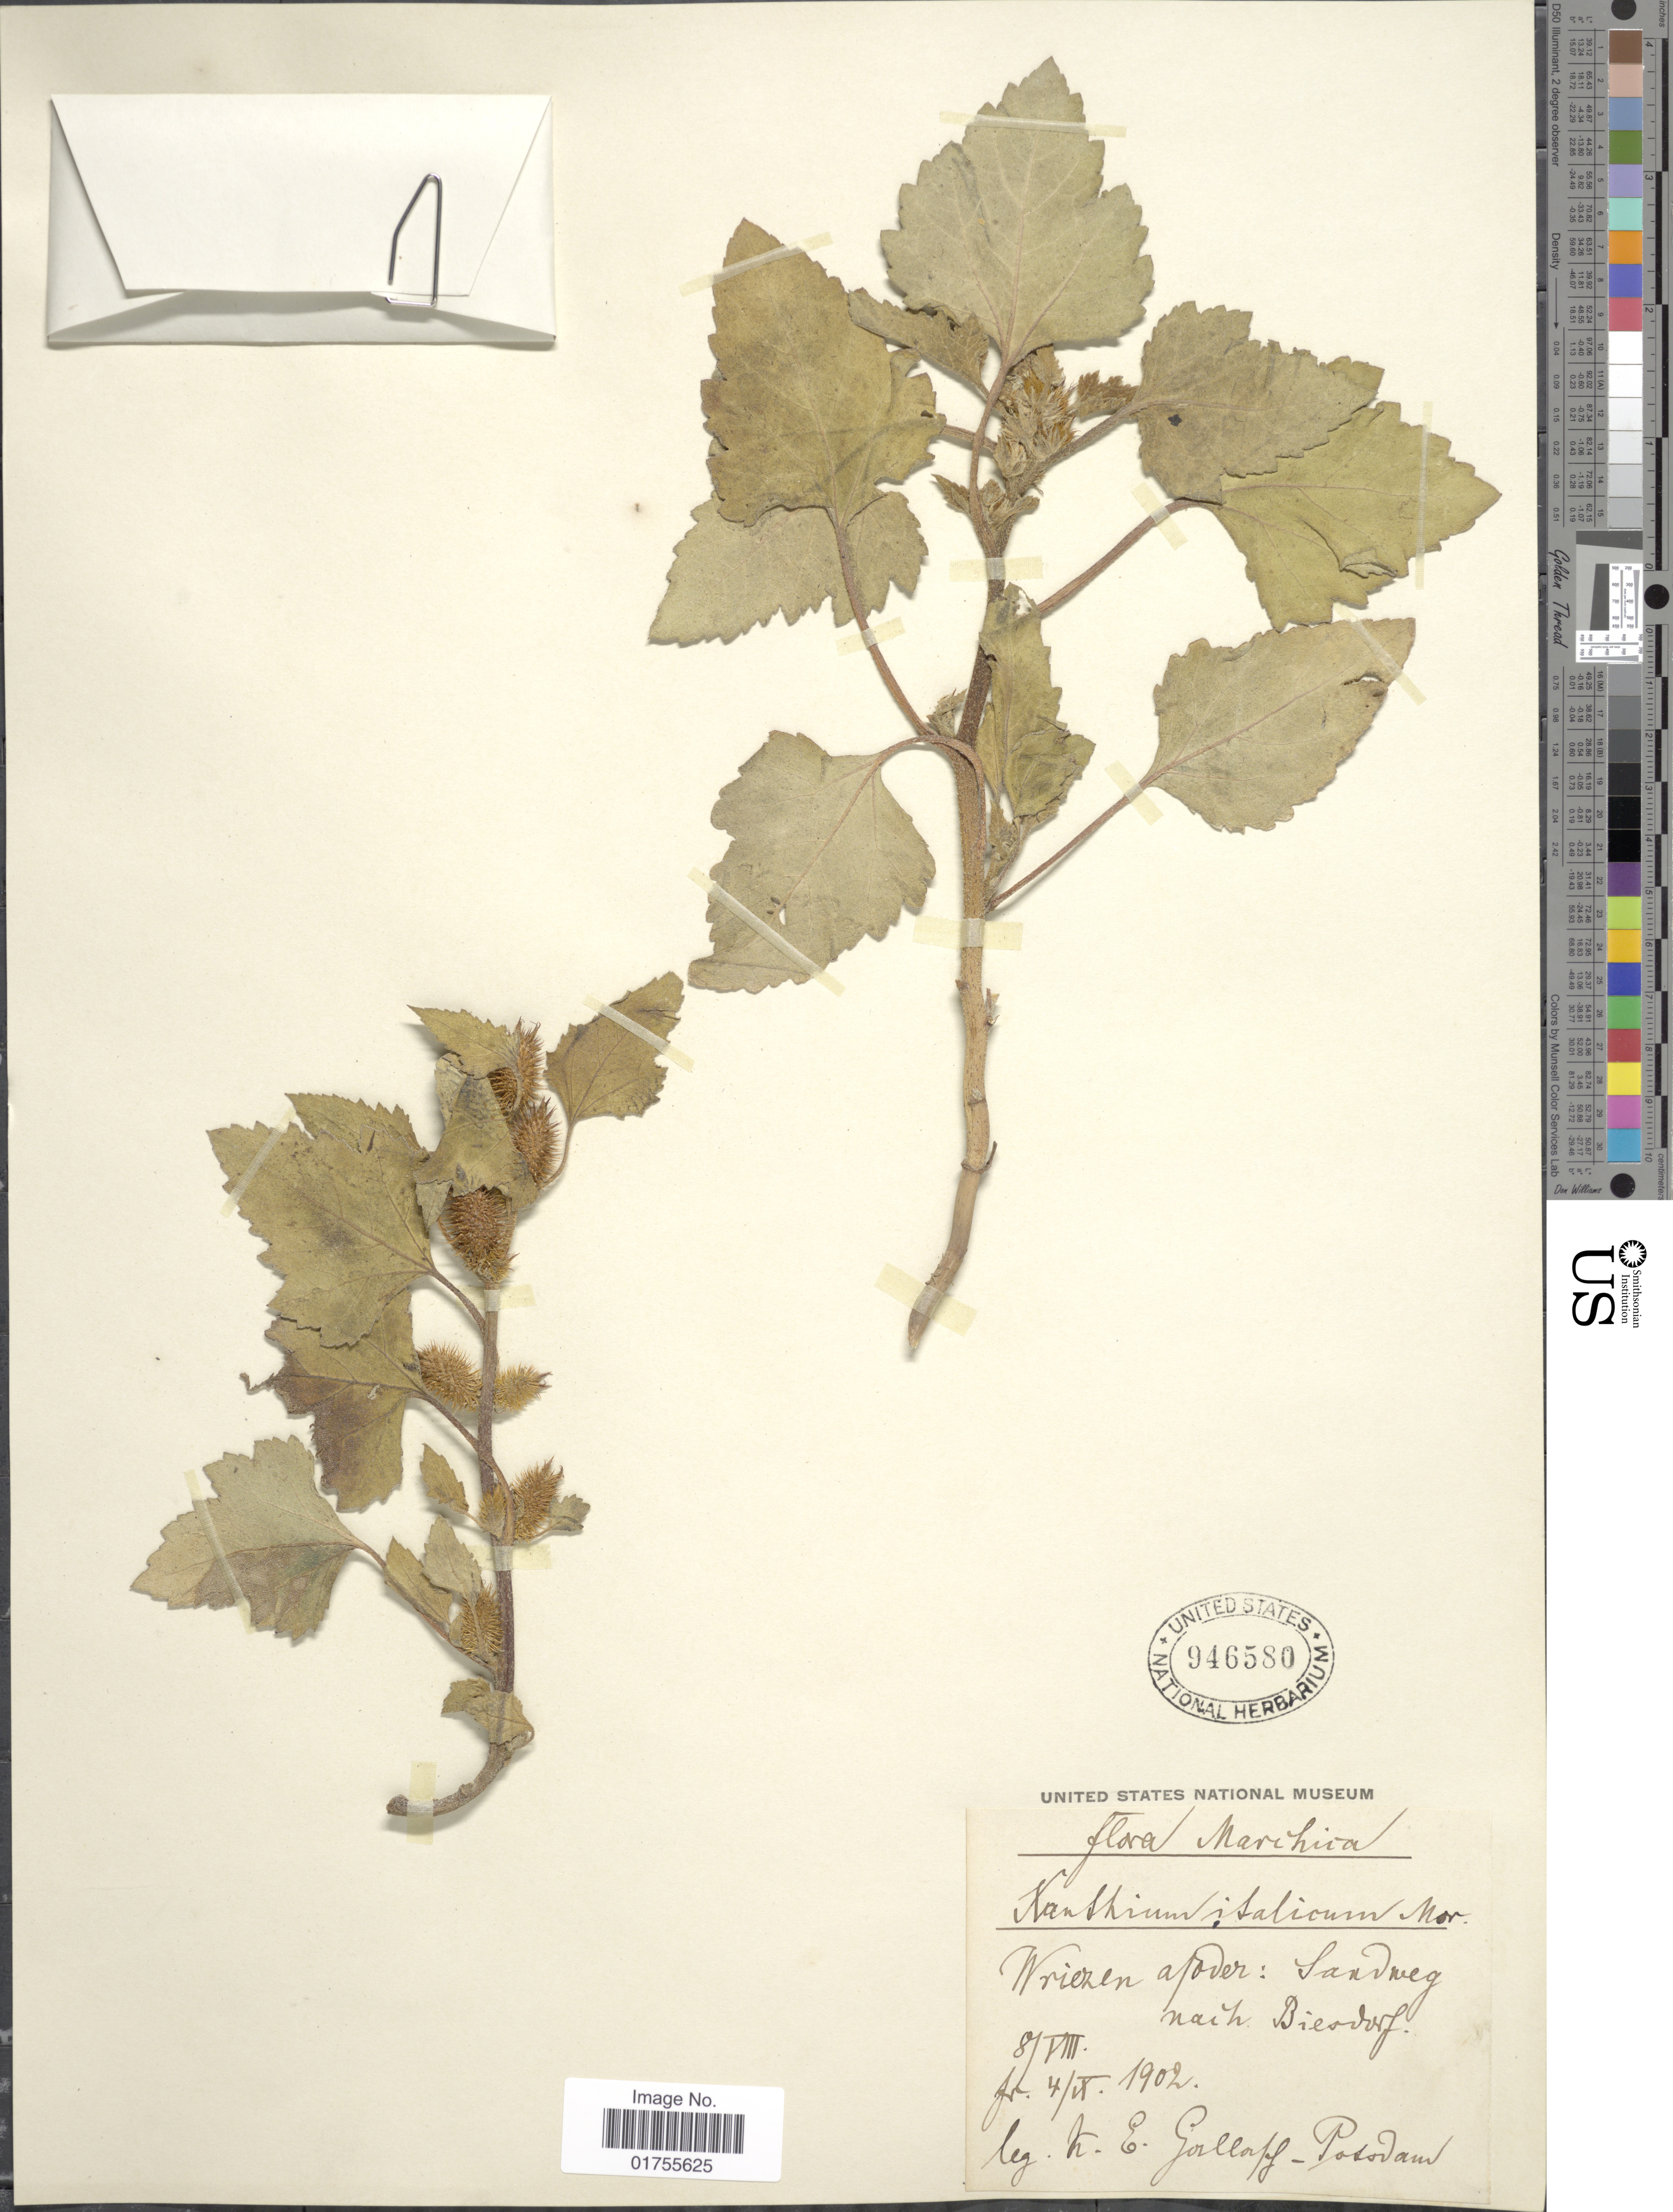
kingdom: Plantae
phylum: Tracheophyta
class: Magnoliopsida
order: Asterales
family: Asteraceae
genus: Xanthium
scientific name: Xanthium italicum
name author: Moretti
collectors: K. Gorllorff-Posodam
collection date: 1902-10-04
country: Germany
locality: Marihua, Wriezen atover: Sandweg, Naih, Biesdorf [interpreted]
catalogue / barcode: US 946580